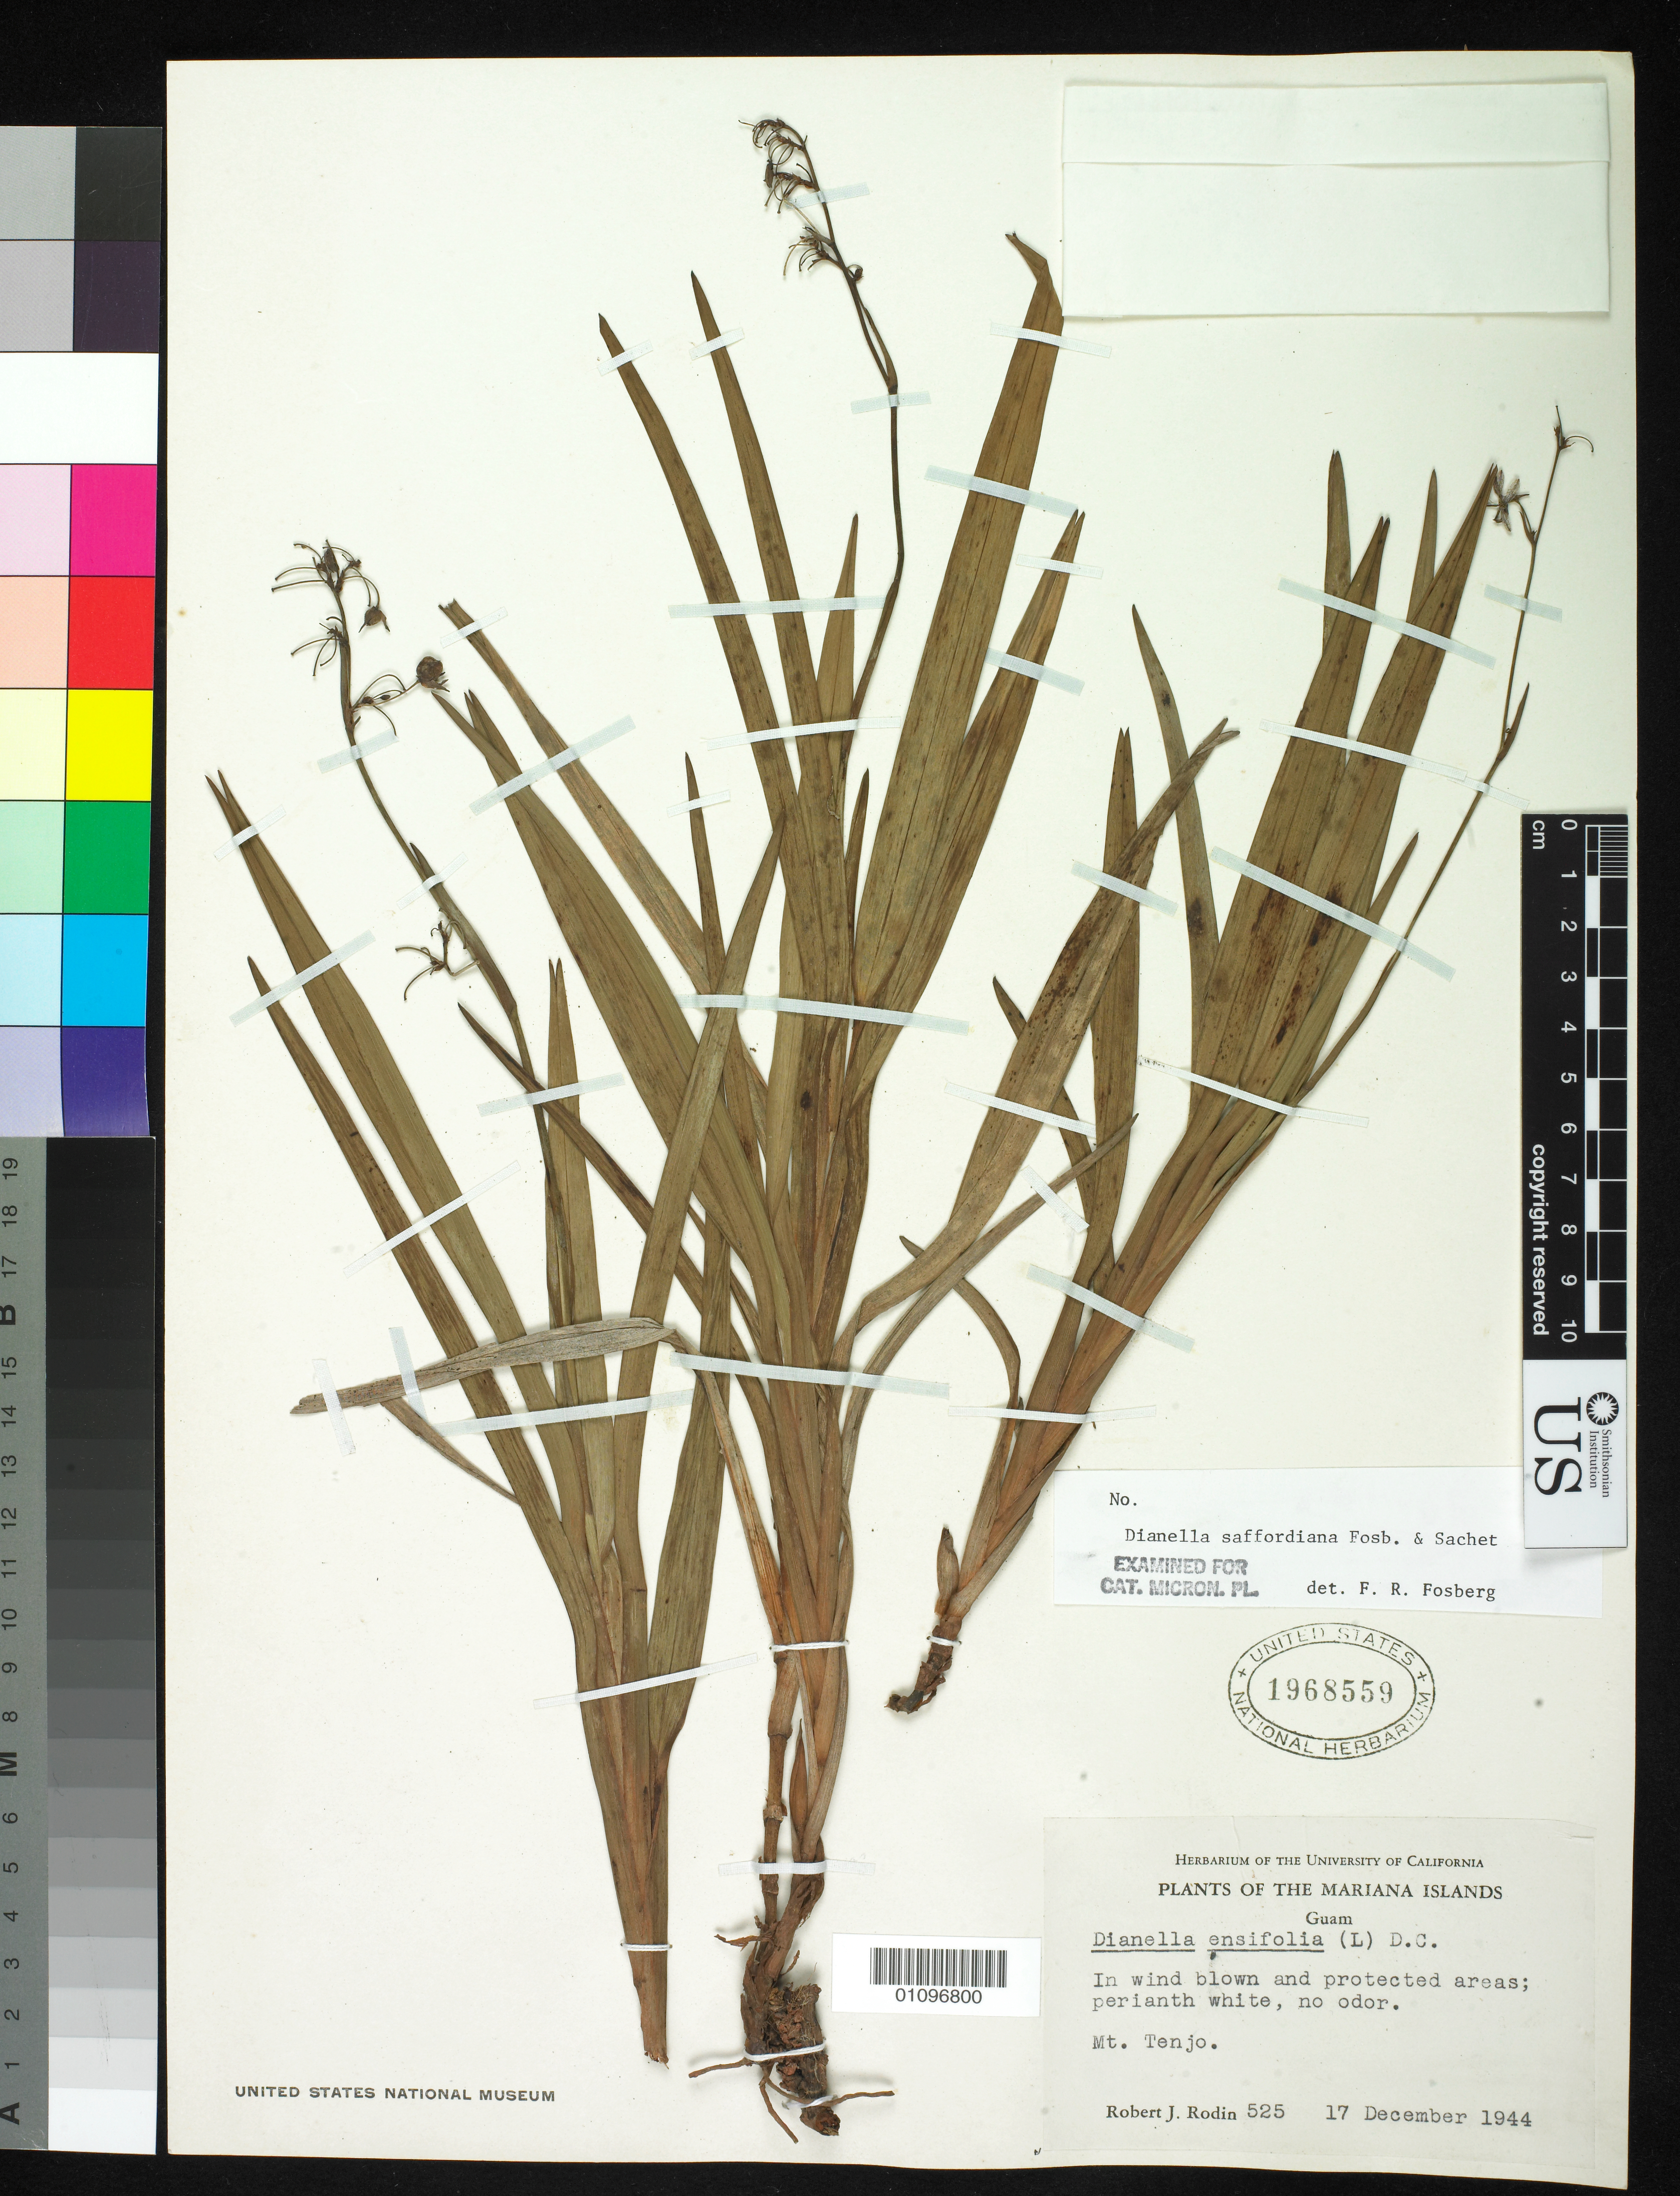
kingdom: Plantae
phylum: Tracheophyta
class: Liliopsida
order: Asparagales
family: Asphodelaceae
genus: Dianella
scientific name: Dianella saffordiana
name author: Fosberg & Sachet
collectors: R. J. Rodin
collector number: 525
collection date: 1944-12-17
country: Guam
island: Guam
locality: Mt. Tenjo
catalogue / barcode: US 1968559